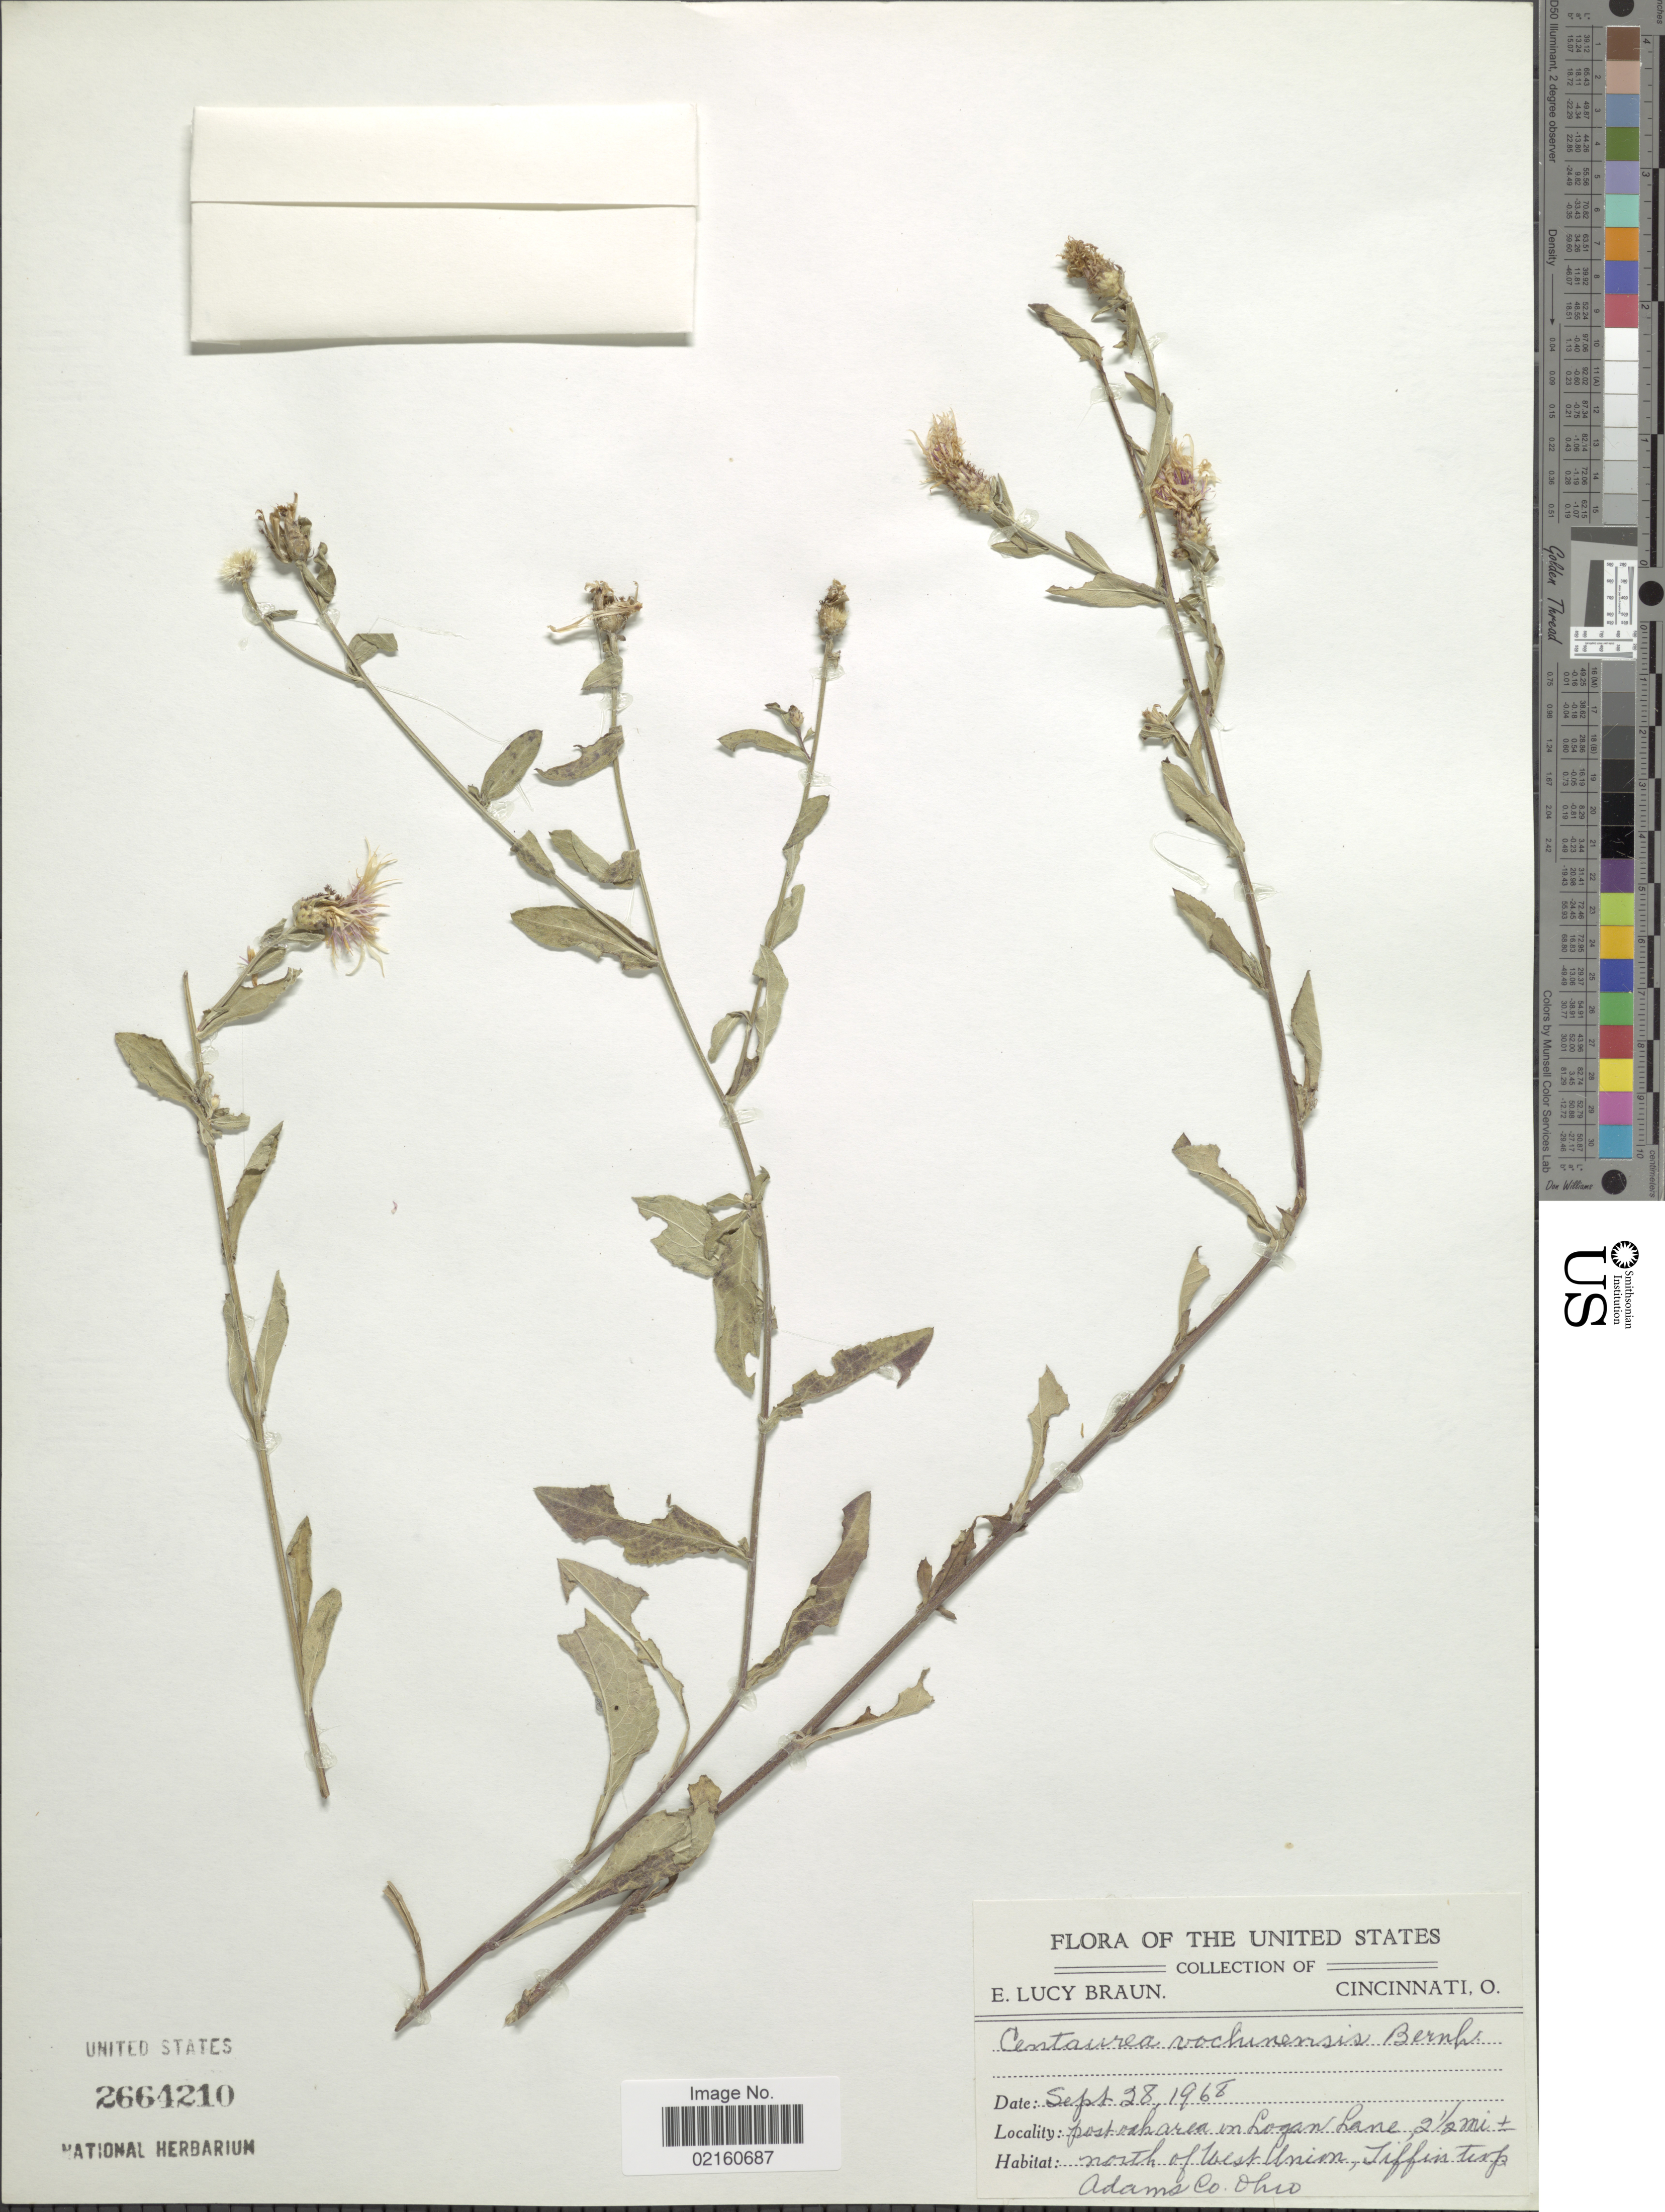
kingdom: Plantae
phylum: Tracheophyta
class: Magnoliopsida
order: Asterales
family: Asteraceae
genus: Centaurea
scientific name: Centaurea nigrescens subsp. vochinensis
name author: (Bernh. ex Rchb.) Nyman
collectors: E. L. Braun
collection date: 1968-09-28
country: United States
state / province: Ohio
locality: The United States, Logan Lane, 2½ mi ±, north of West Union, Tiffin Twp, Adams Co.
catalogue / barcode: US 2664210